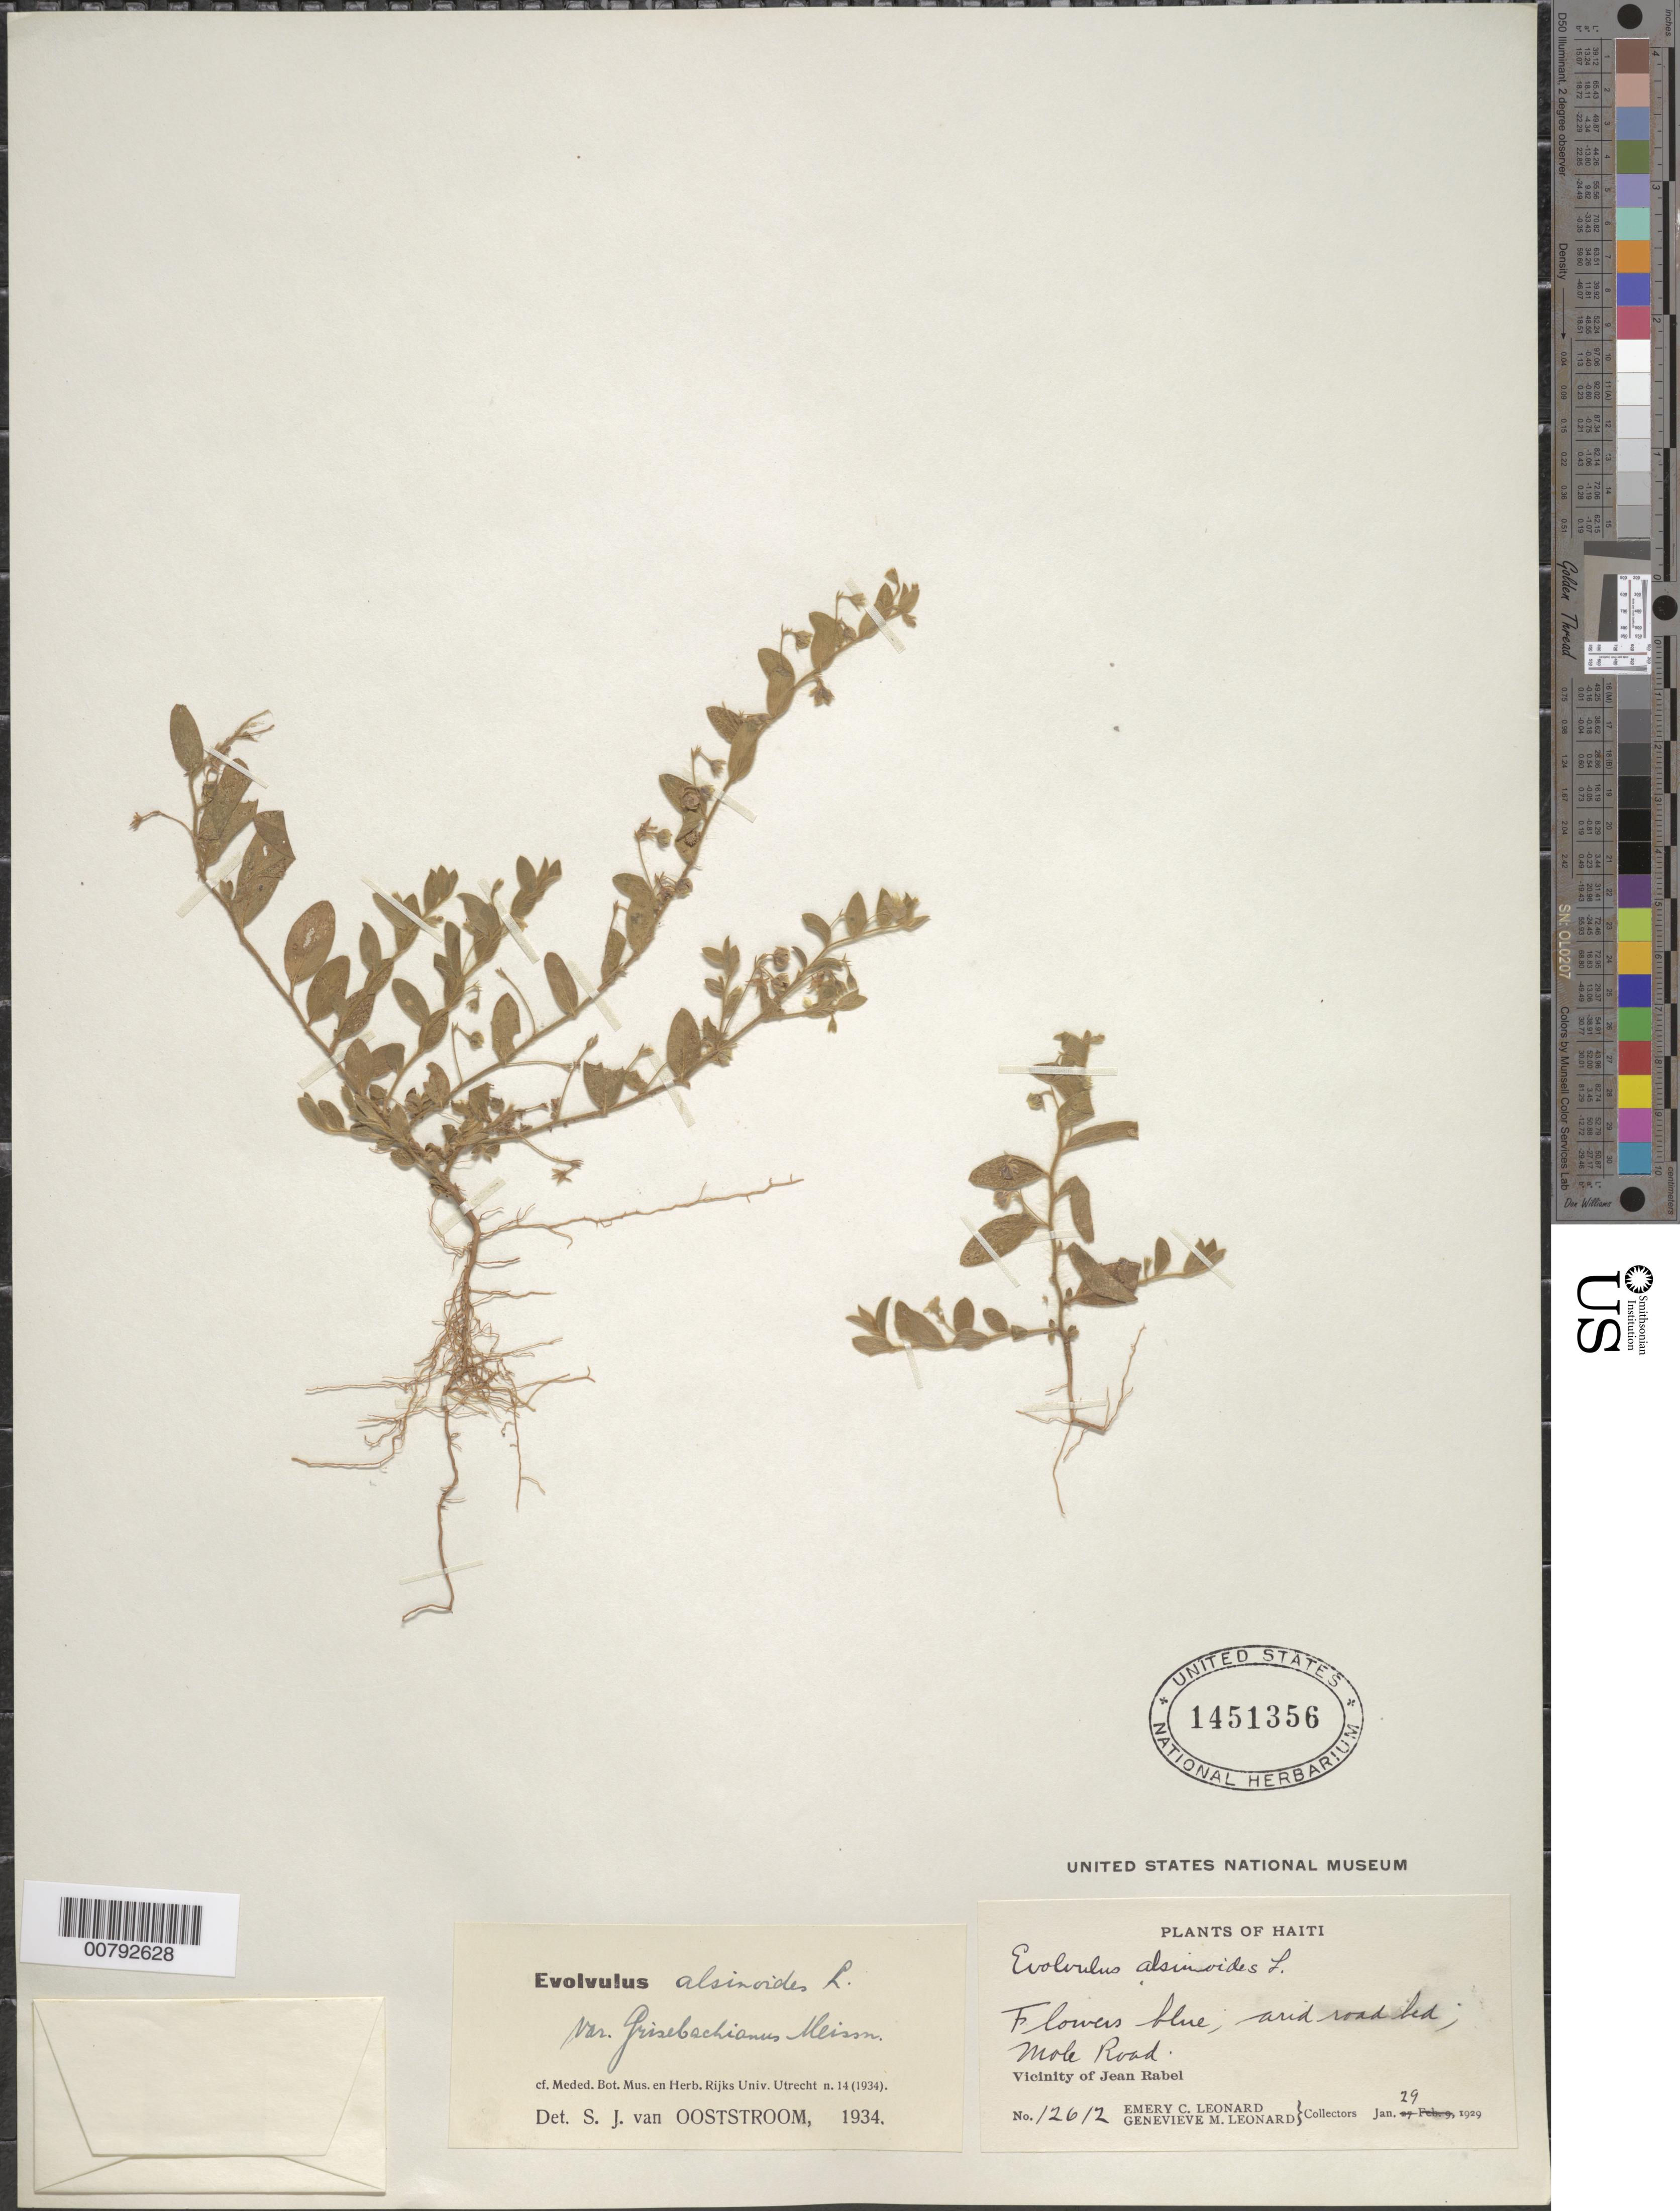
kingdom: Plantae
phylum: Tracheophyta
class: Magnoliopsida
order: Solanales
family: Convolvulaceae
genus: Evolvulus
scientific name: Evolvulus alsinoides var. grisebachianus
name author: Meisn.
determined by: Ooststroom, S. J. van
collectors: E. C. Leonard & G. M. Leonard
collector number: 12612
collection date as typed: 29 Jan 1929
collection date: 1929-01-29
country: Haiti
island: Hispaniola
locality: Vicinity of Jean Rabel, Mole Road.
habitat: Arid road bed.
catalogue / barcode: US 1451356